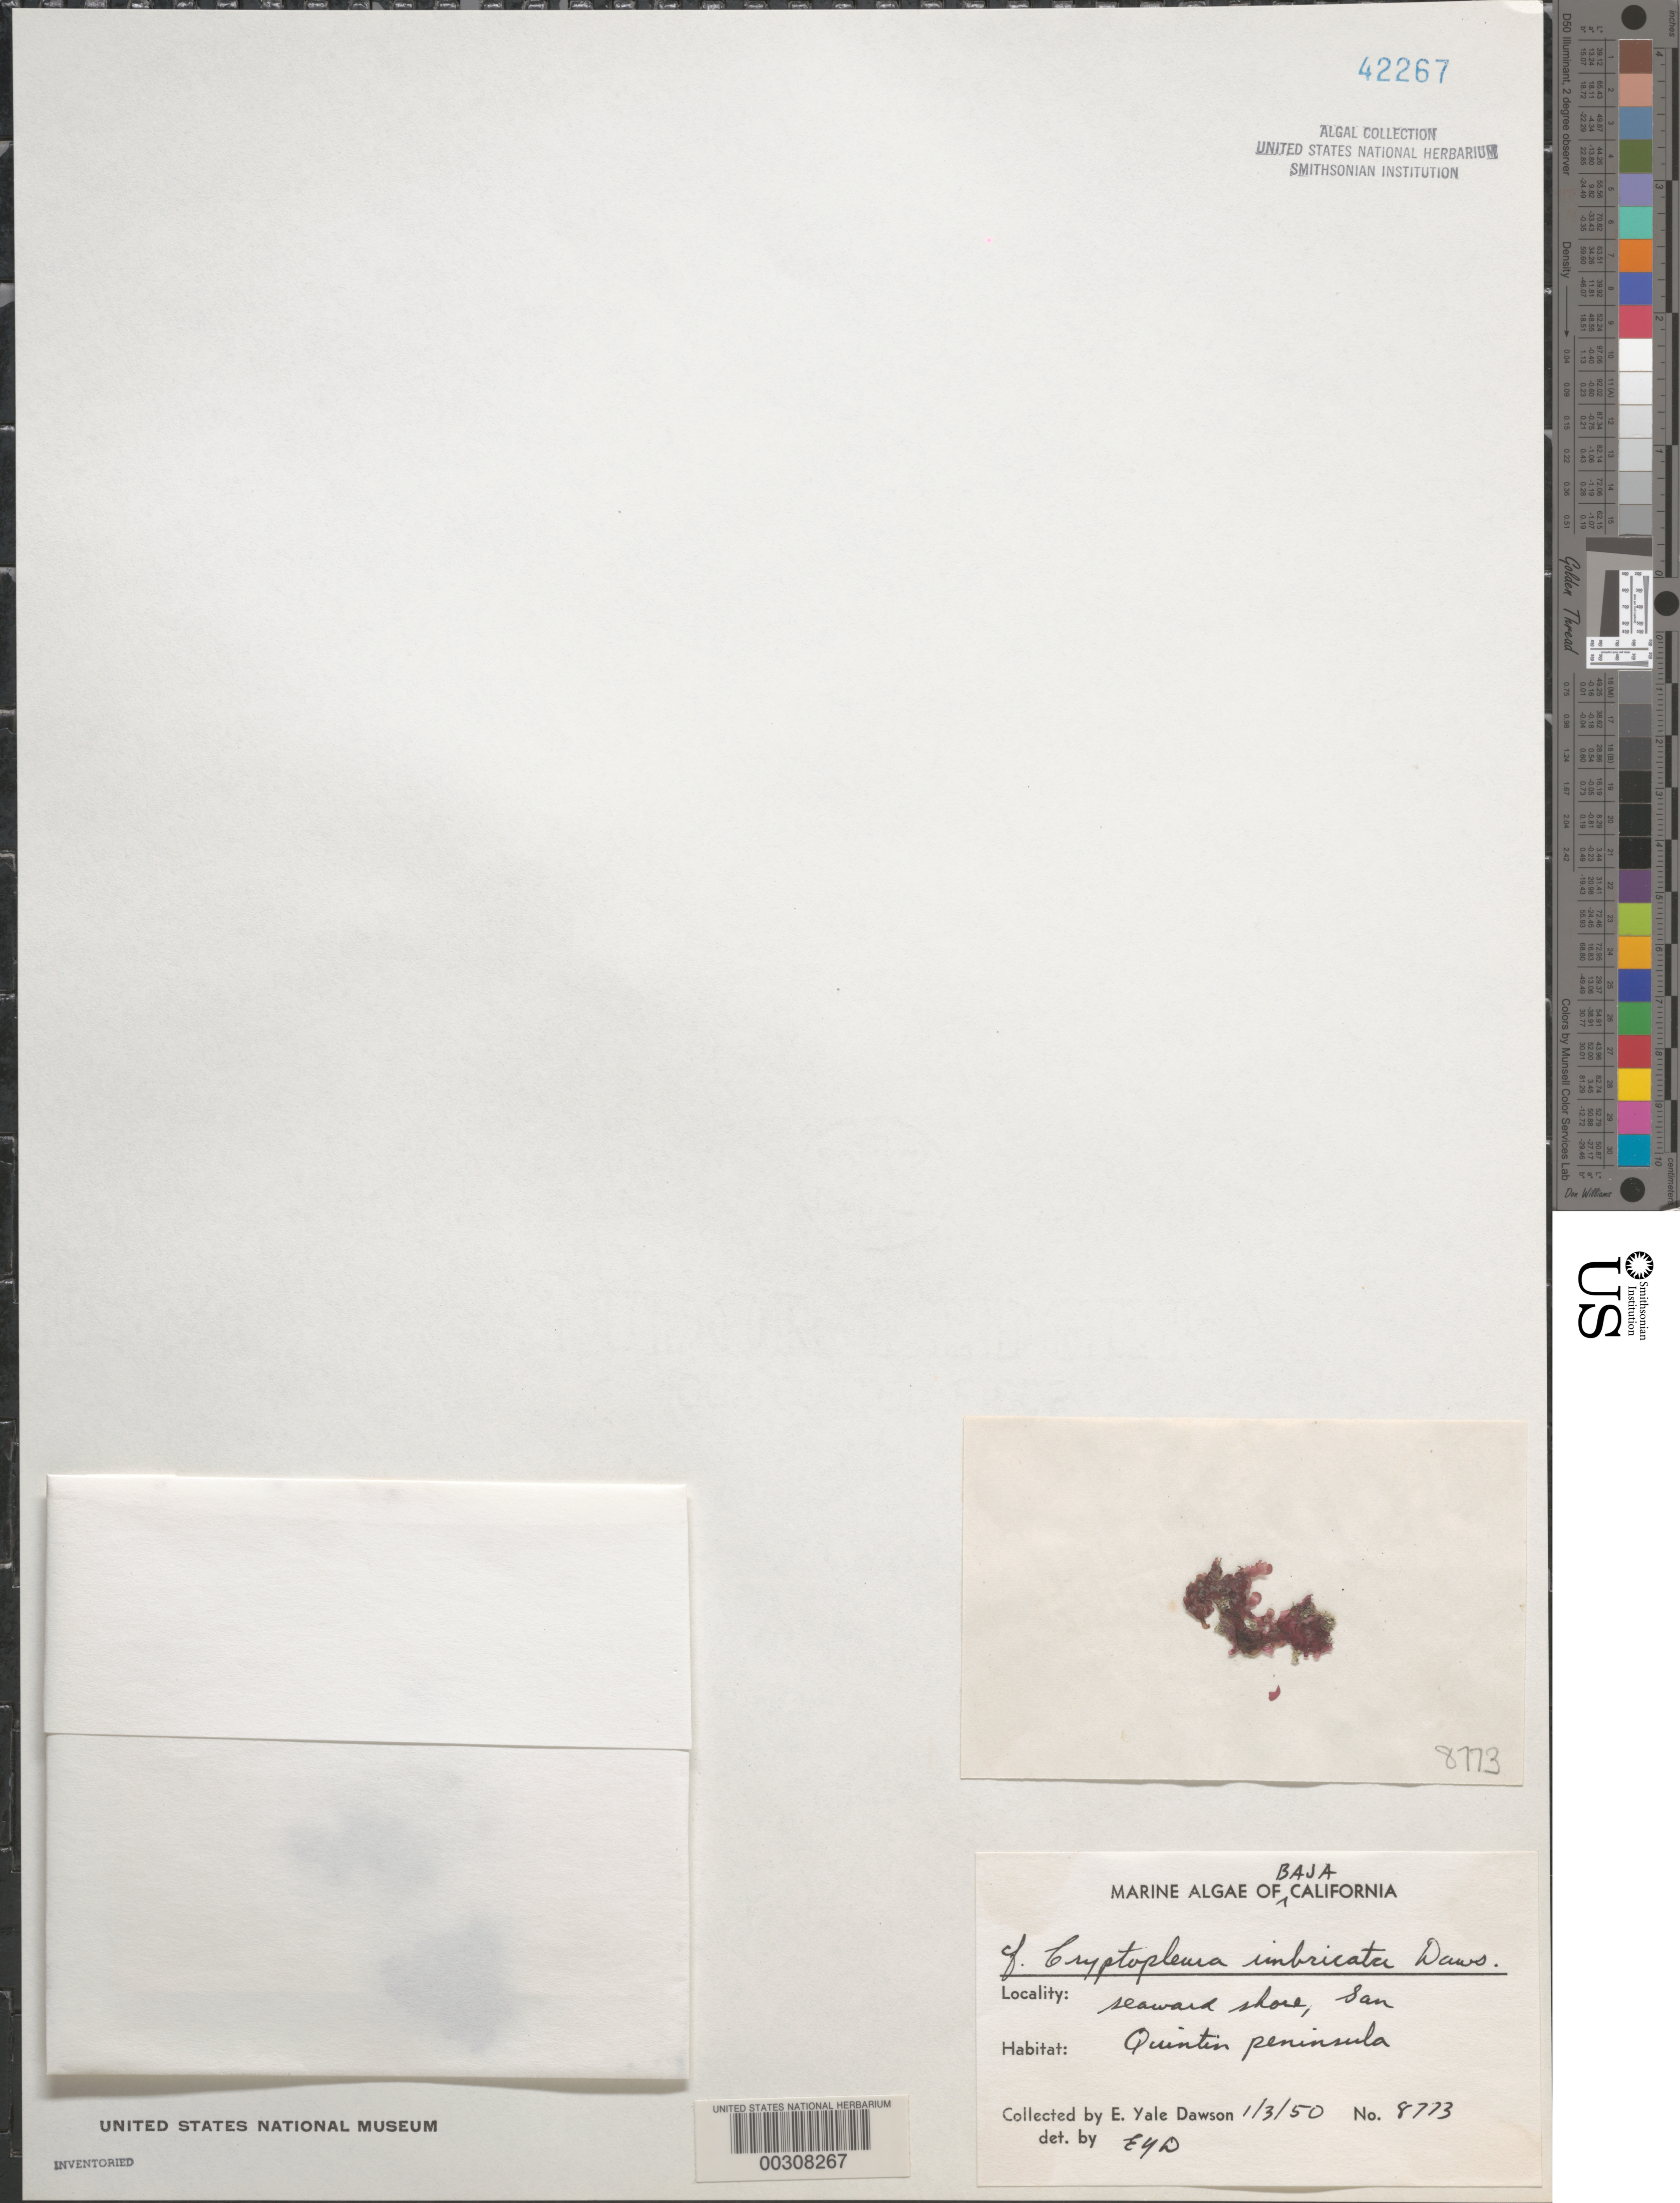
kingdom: Plantae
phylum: Rhodophyta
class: Florideophyceae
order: Ceramiales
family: Delesseriaceae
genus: Cryptopleura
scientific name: Cryptopleura imbricata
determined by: Dawson, E. Y.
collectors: E. Y. Dawson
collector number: EYD 8773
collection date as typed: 03 Jan 1950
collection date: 1950-01-03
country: Mexico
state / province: Baja California Norte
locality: San Quintin Peninsula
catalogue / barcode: US 42267